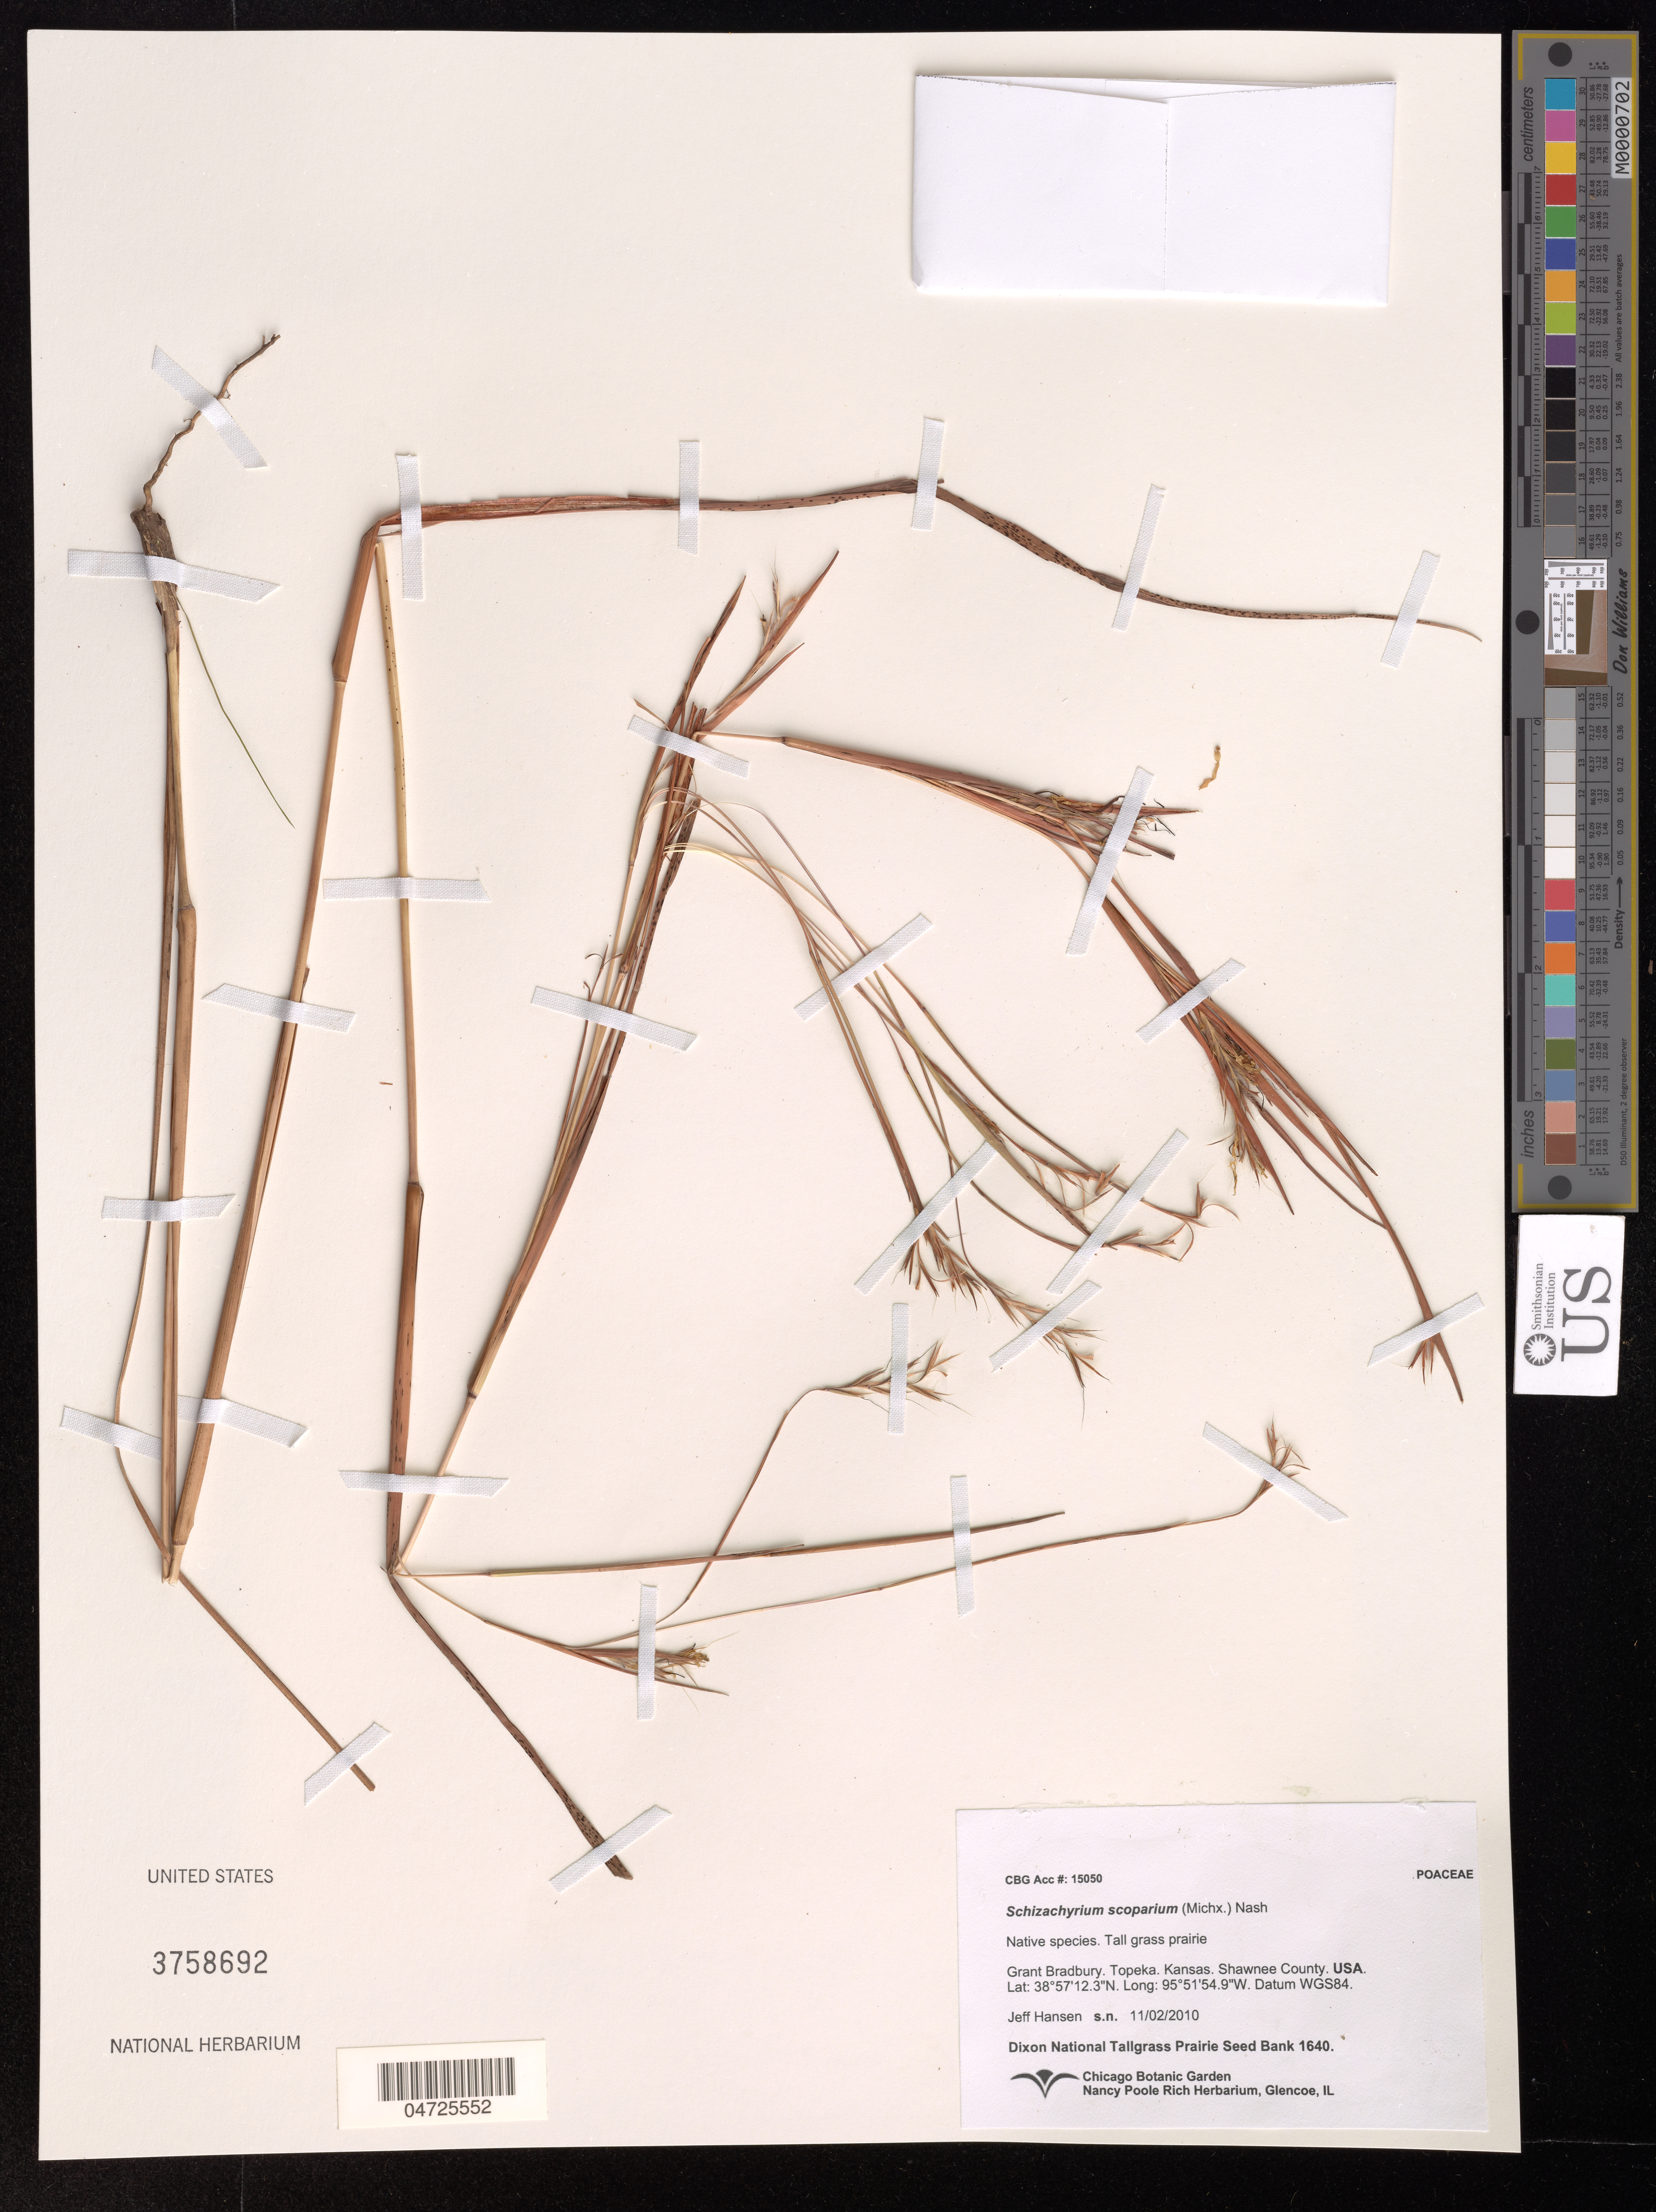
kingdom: Plantae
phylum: Tracheophyta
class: Liliopsida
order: Poales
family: Poaceae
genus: Schizachyrium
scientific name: Schizachyrium scoparium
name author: (Michx.) Nash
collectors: J. Hansen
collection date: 2010-11-02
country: United States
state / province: Kansas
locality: Grant Bradbury. Topeka. Shawnee County. Datum WGS84.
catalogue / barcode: US 3758692